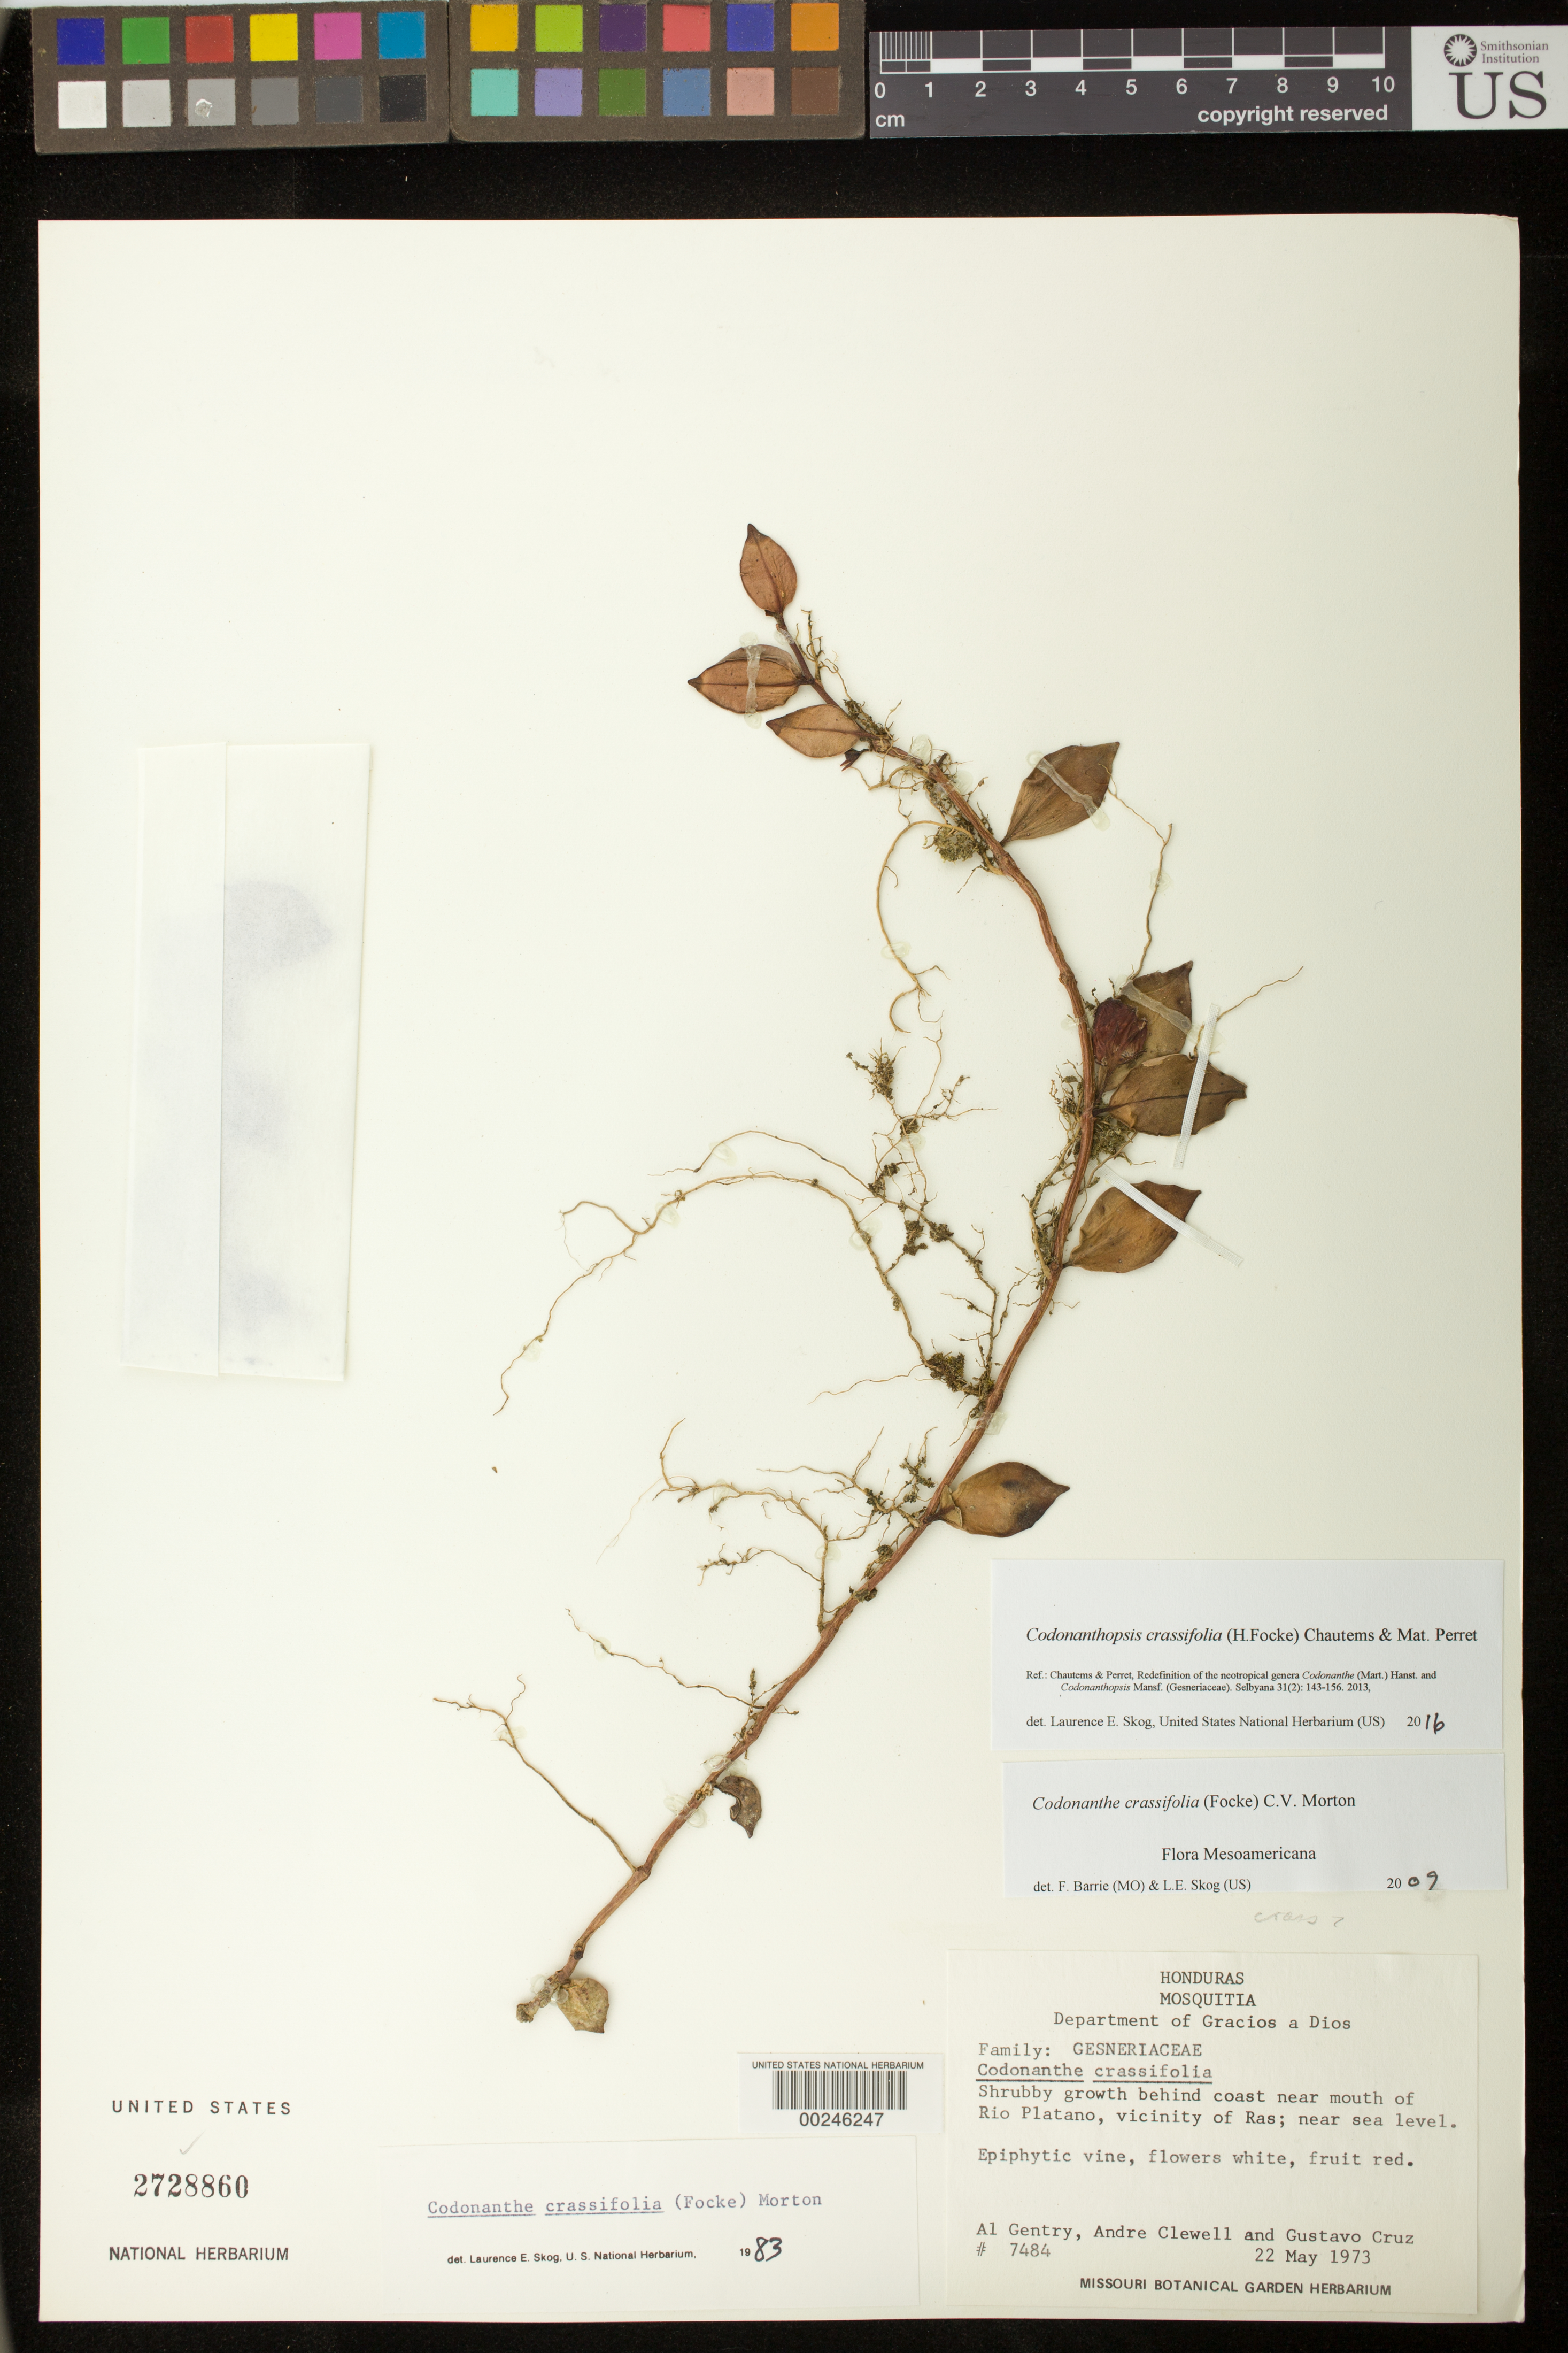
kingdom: Plantae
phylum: Tracheophyta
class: Magnoliopsida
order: Lamiales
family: Gesneriaceae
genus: Codonanthopsis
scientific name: Codonanthopsis crassifolia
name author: (H. Focke) Chautems & Mat.Perret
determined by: Skog, Laurence E.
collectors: A. H. Gentry, A. Clewell & G. Cruz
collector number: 7484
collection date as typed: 22 May 1973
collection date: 1973-05-22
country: Honduras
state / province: Gracias de Dios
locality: Vicinity of Ras, near mouth of Rio Platano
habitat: Shrubby growth behind coast, near sea level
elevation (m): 0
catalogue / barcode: US 2728860